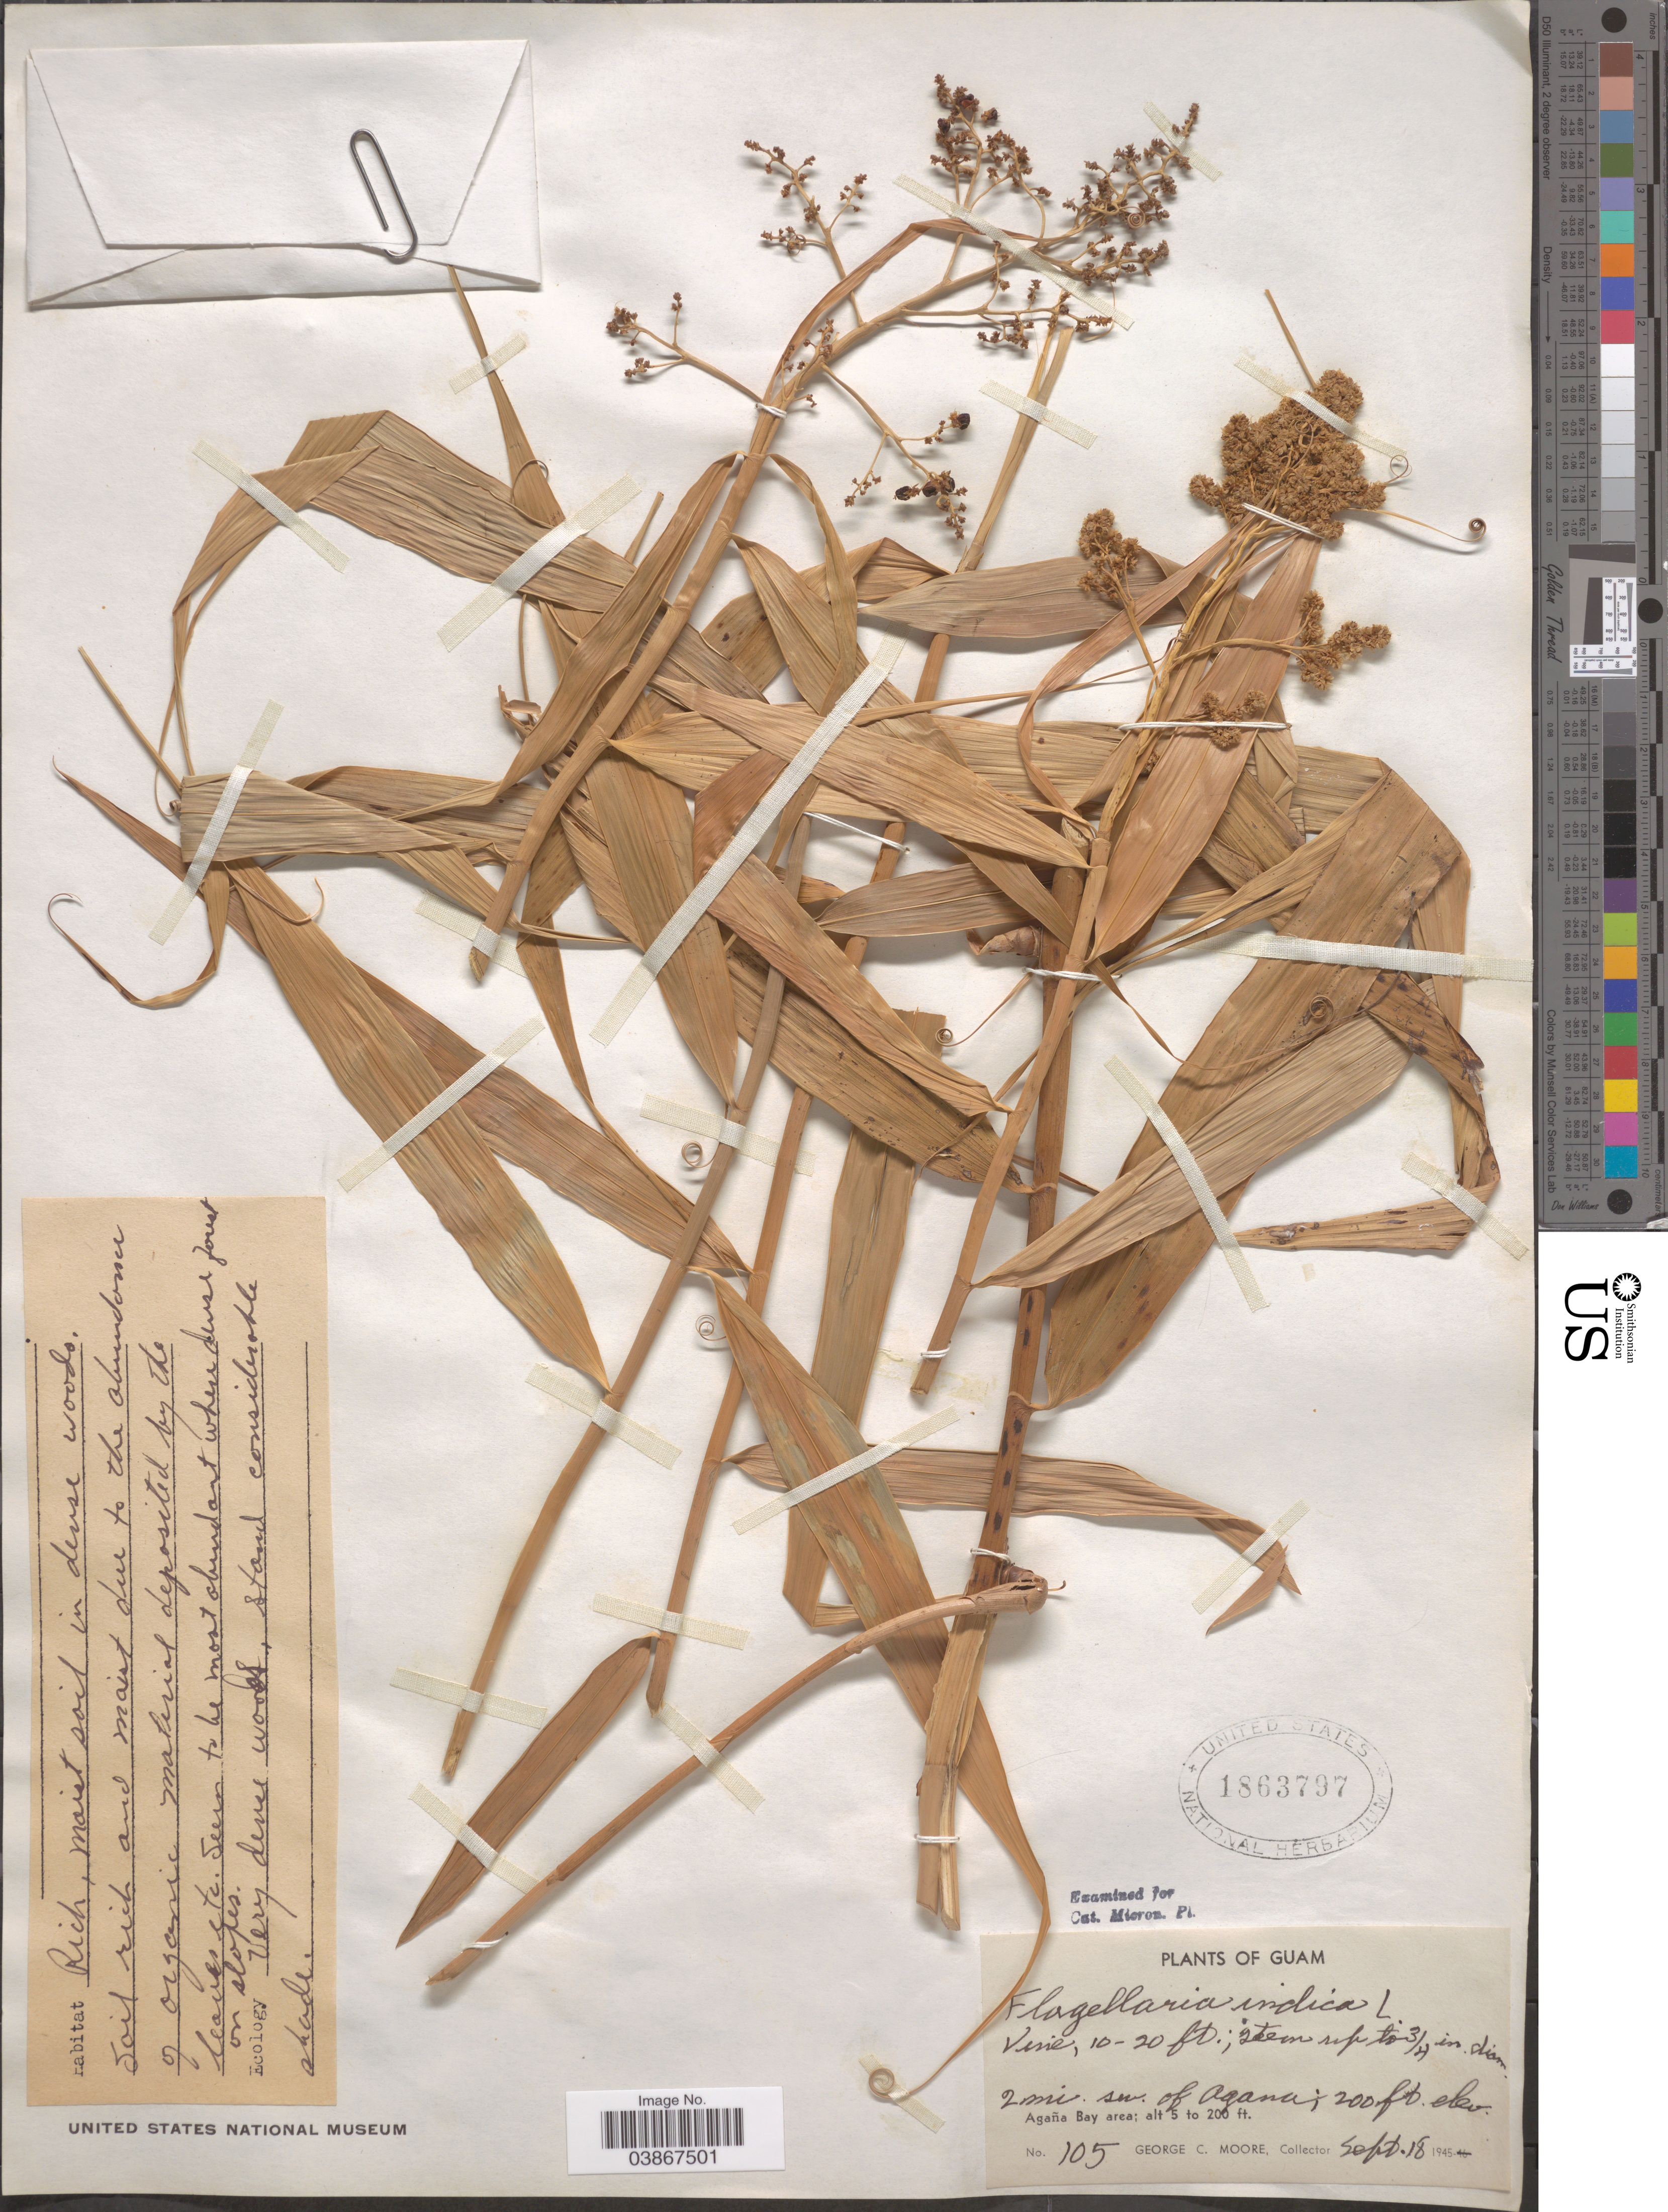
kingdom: Plantae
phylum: Tracheophyta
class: Liliopsida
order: Poales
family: Flagellariaceae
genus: Flagellaria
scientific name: Flagellaria indica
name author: L.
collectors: G. C. Moore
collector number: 105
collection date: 1945-09-18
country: Guam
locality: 2 mi. sw. of Agana. Agaña Bay area.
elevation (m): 61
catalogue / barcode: US 1863797